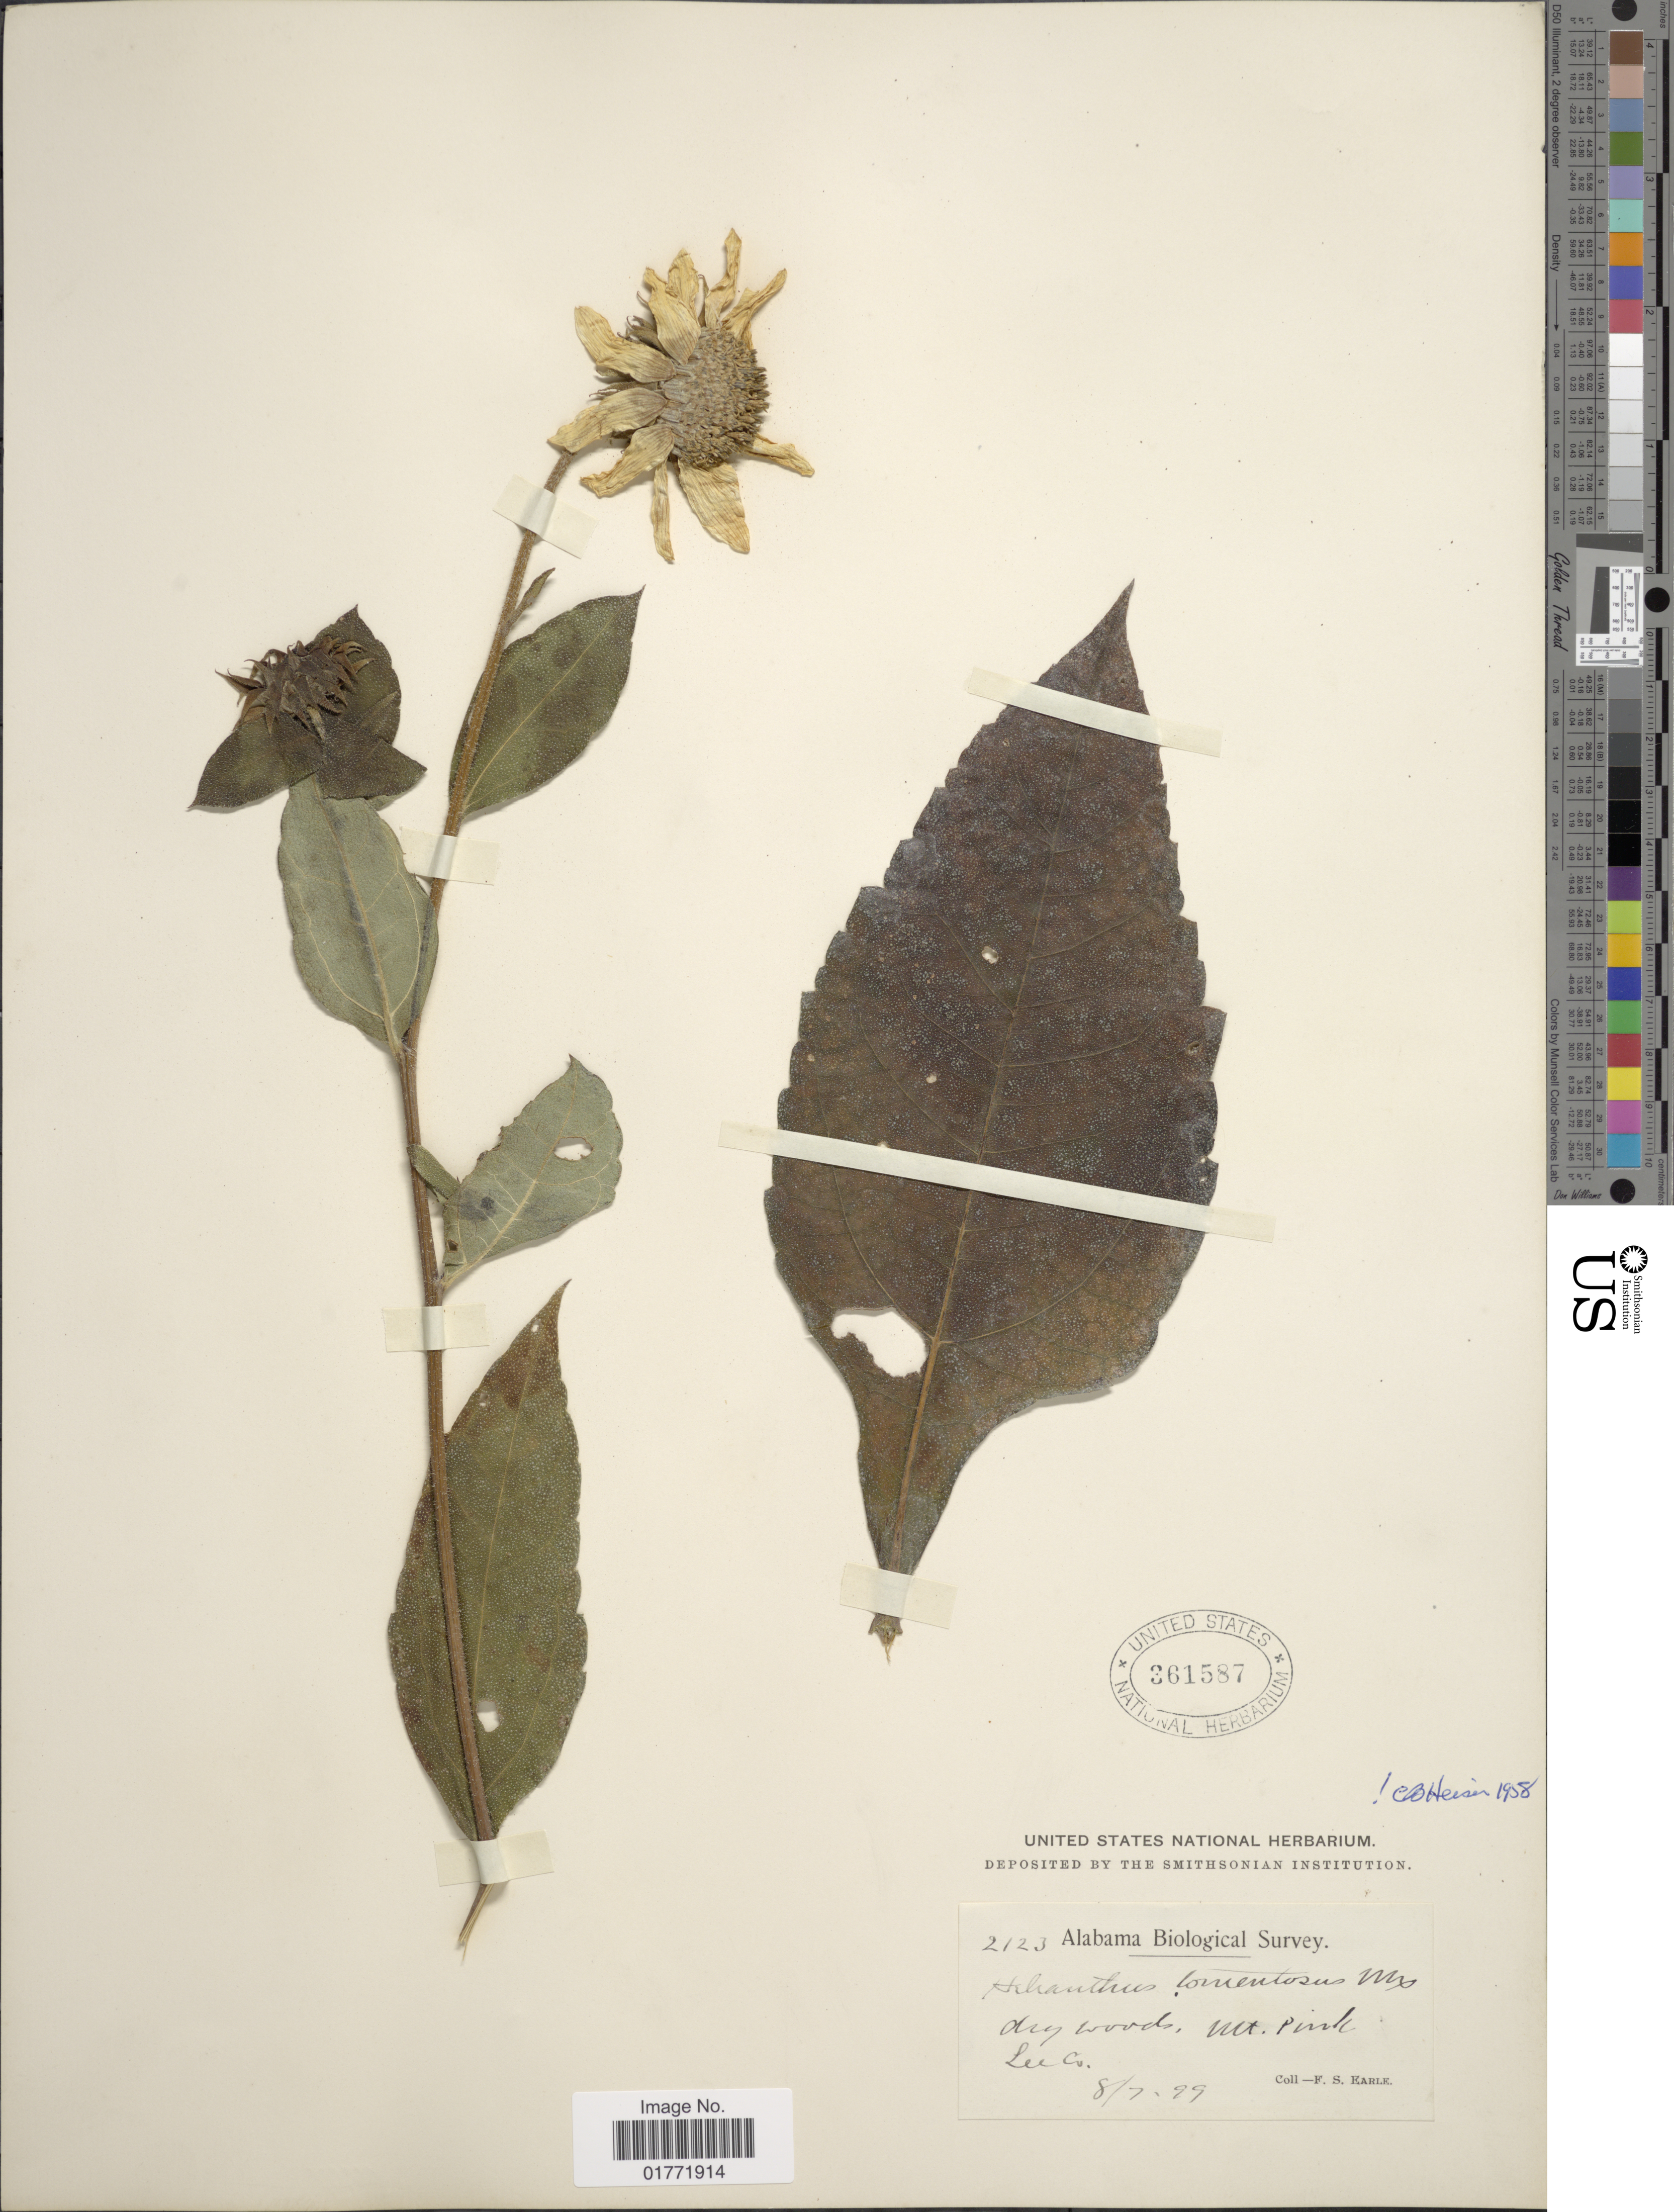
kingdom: Plantae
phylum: Tracheophyta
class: Magnoliopsida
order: Asterales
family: Asteraceae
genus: Helianthus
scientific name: Helianthus tomentosus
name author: Michx.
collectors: F. S. Earle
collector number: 2123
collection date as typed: Transcribed d/m/y: 8/7/99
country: United States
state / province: Alabama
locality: Mt, Pink, Lee Co.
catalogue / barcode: US 361587